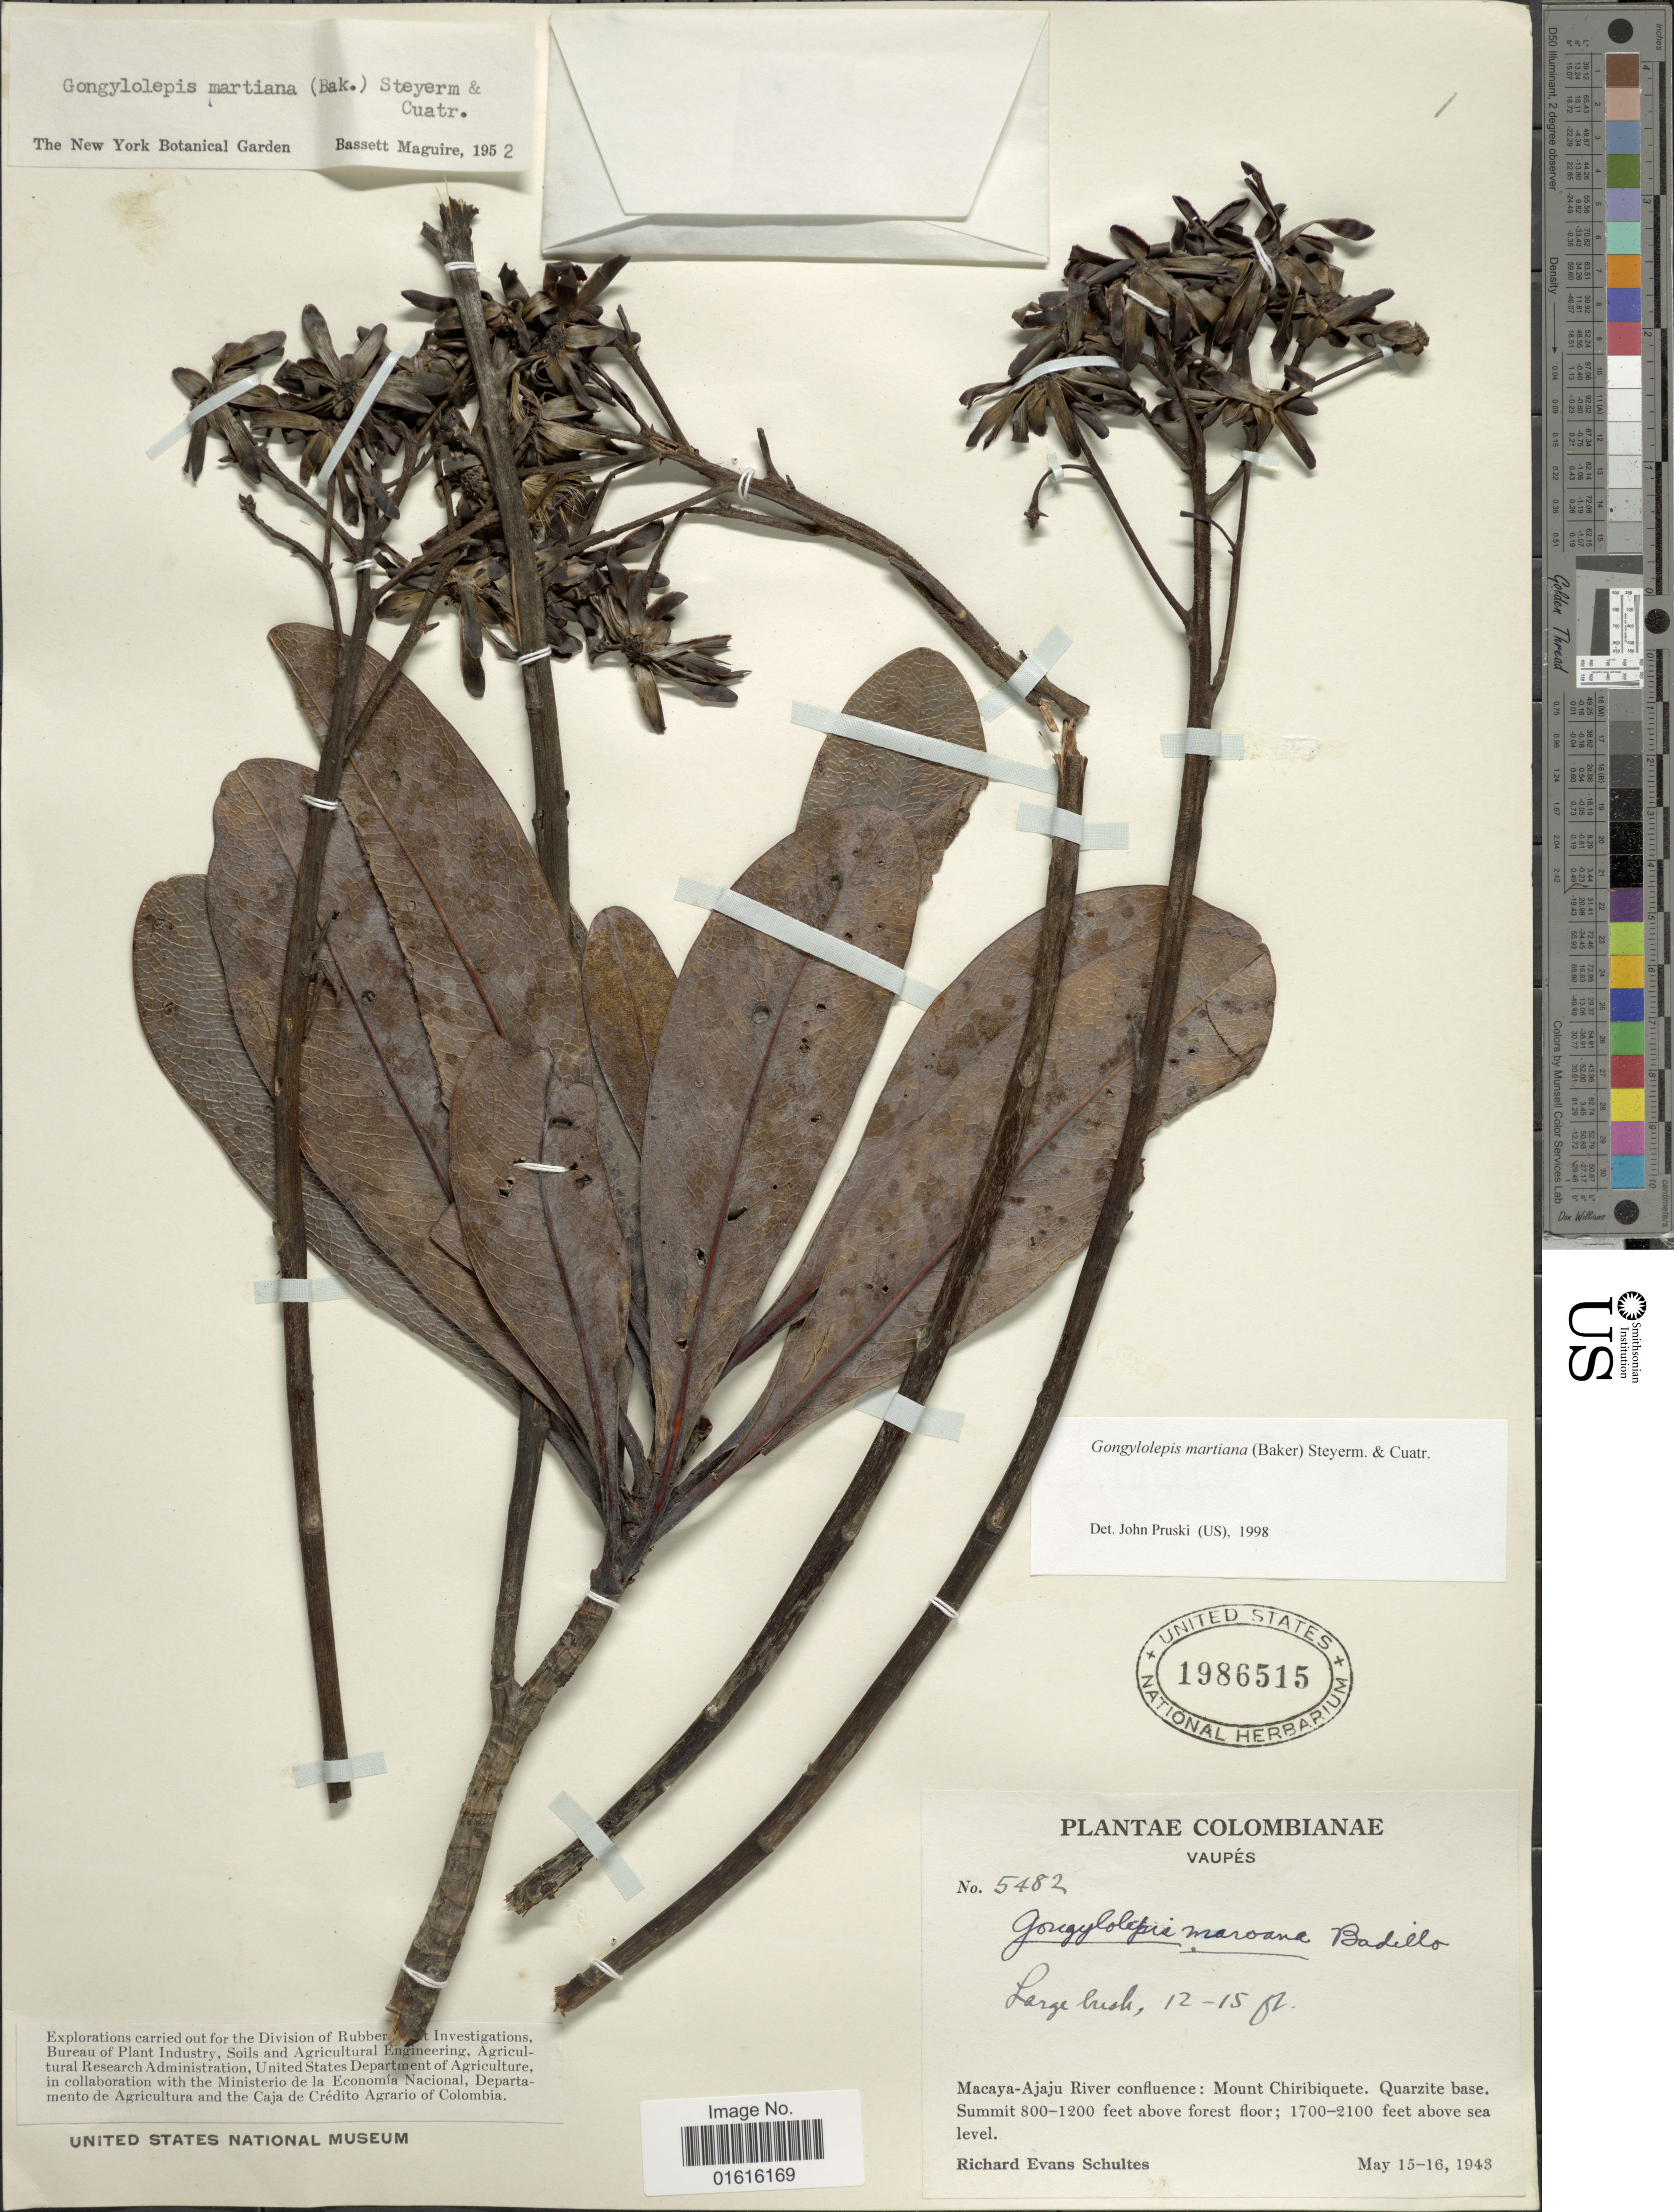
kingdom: Plantae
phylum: Tracheophyta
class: Magnoliopsida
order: Asterales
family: Asteraceae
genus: Gongylolepis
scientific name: Gongylolepis martiana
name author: (Baker) Steyerm. & Cuatrec.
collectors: R. E. Schultes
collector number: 5482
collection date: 1943-05-15/1943-05-16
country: Colombia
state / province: Vaupés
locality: Macaya-Ajaju River confluence: Mount Chiribiquete. Quarzite base, above sea level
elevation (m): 518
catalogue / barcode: US 1986515